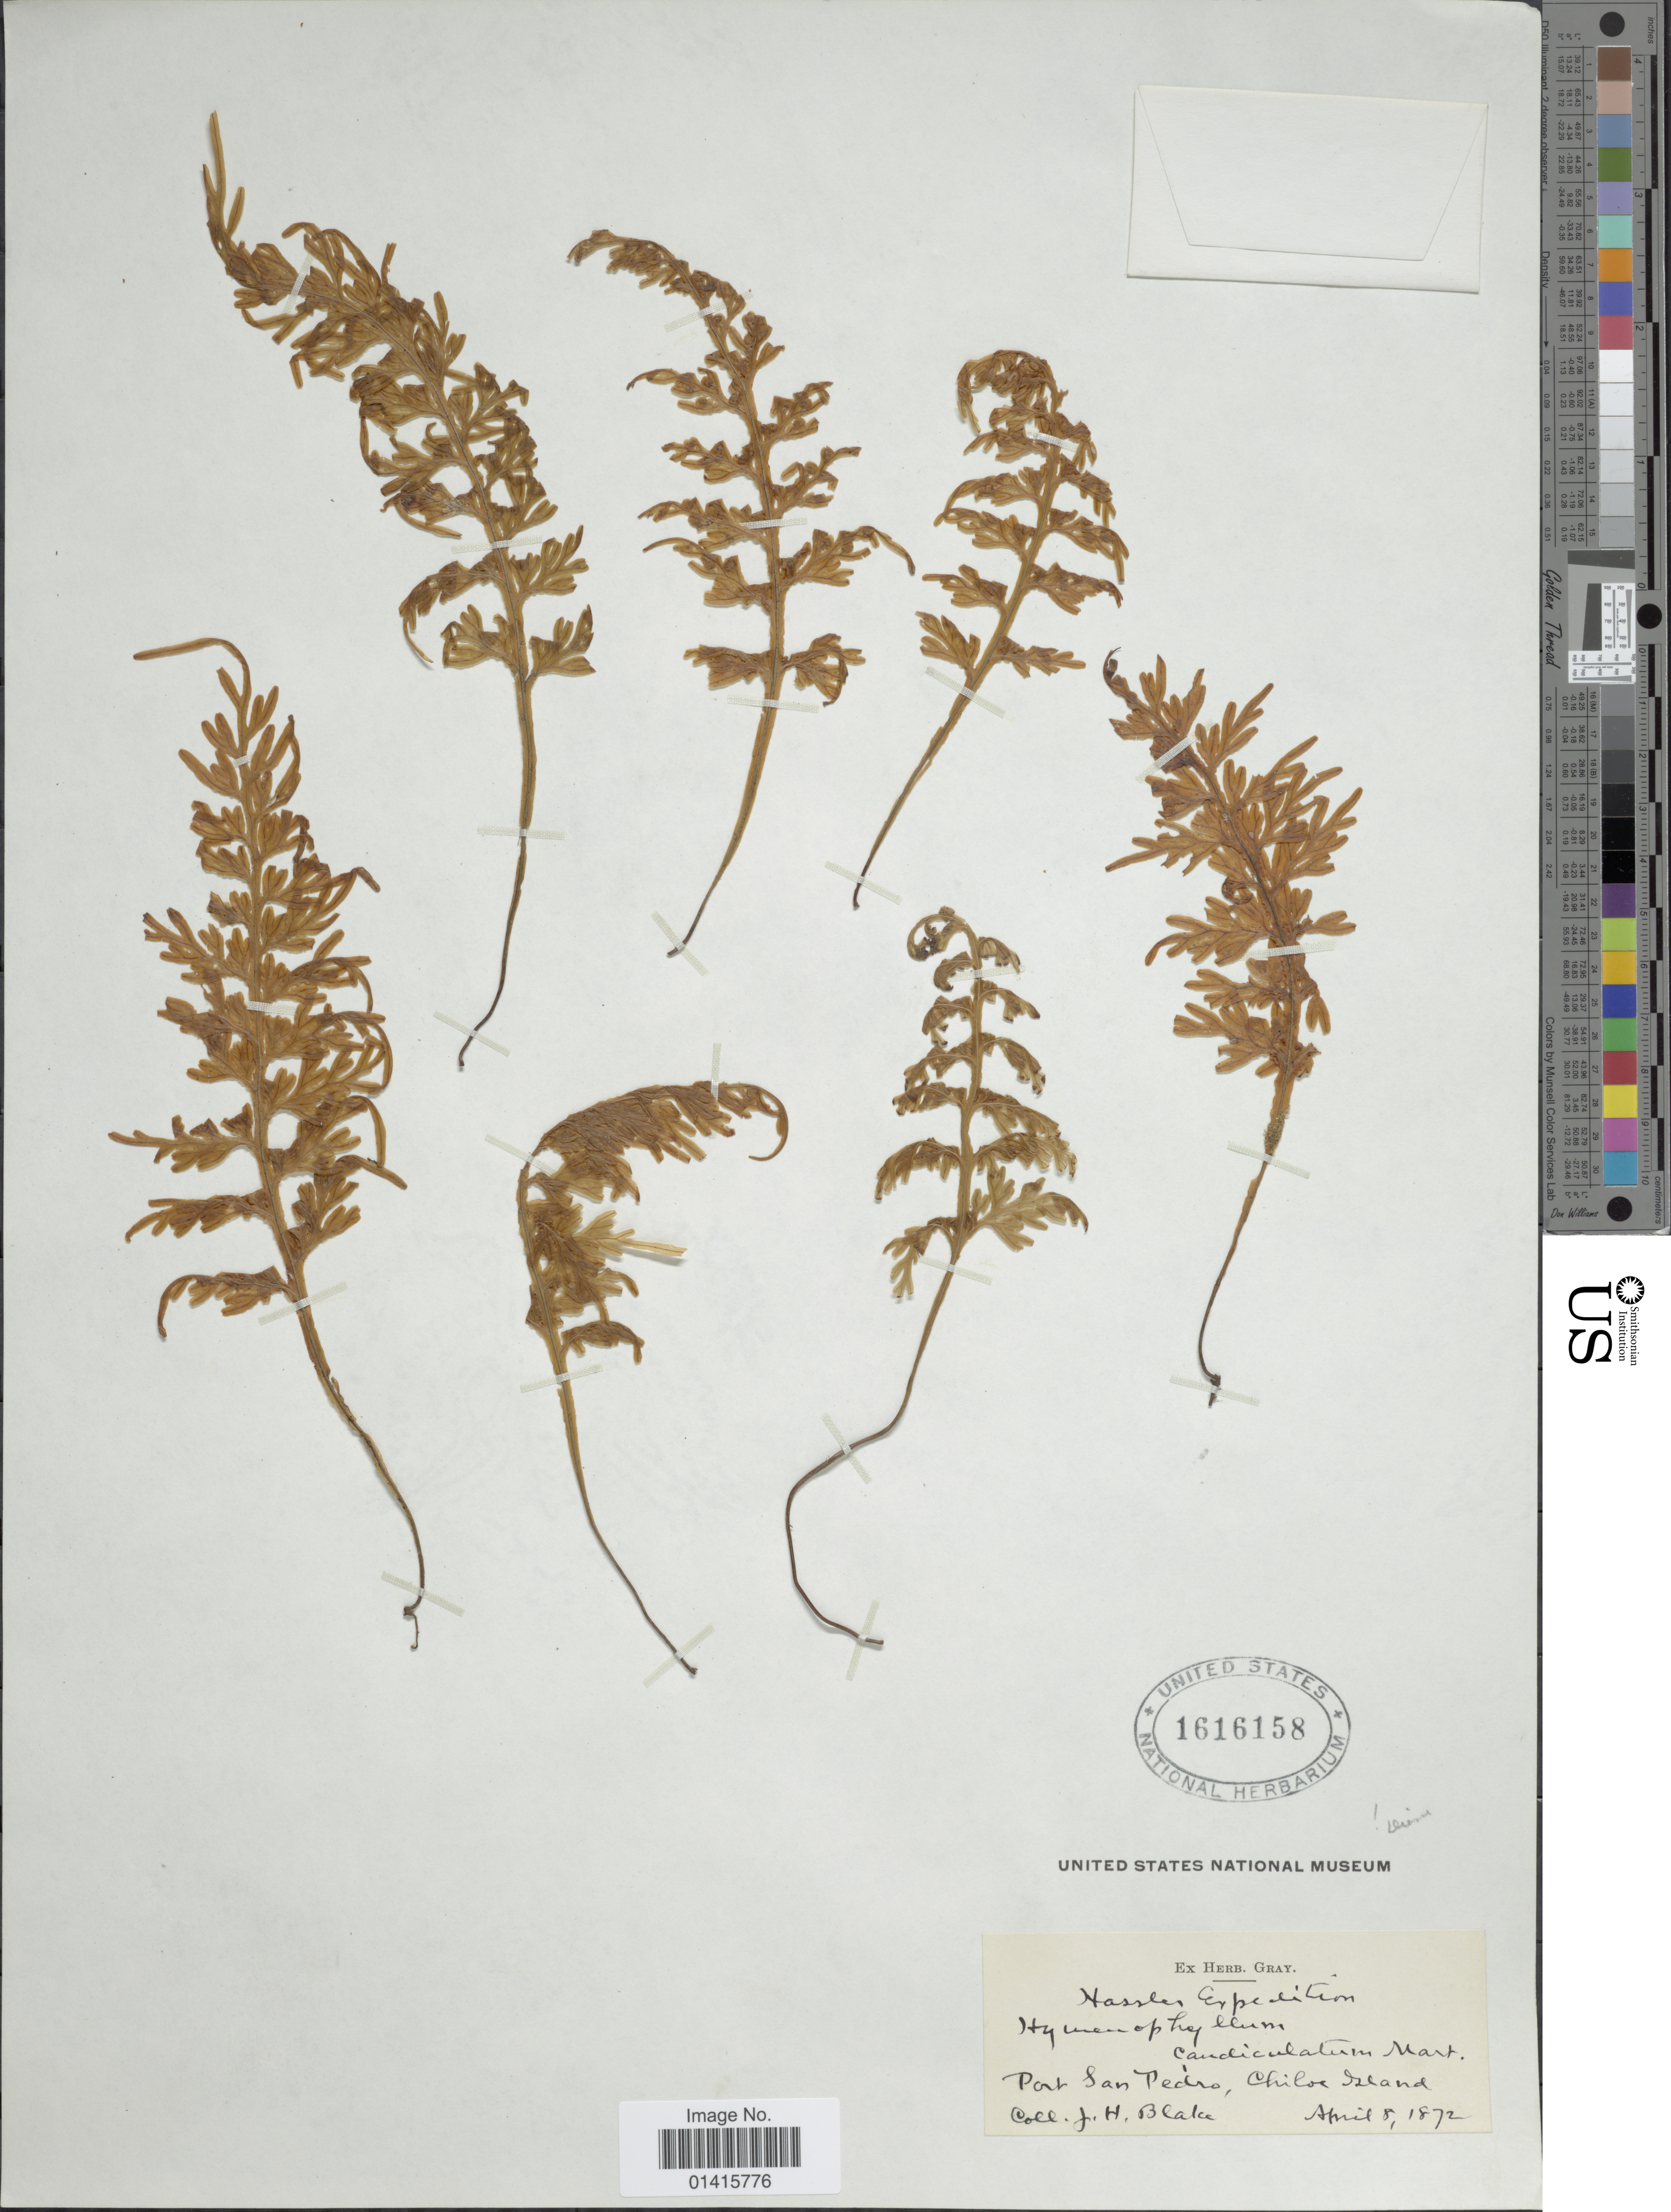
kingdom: Plantae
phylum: Tracheophyta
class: Polypodiopsida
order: Hymenophyllales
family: Hymenophyllaceae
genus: Hymenophyllum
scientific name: Hymenophyllum caudiculatum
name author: Mart.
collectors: J. Blake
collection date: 1872-04-08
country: Chile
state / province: Arica y Parinacota (XV)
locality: Port San Pedro, Chiloe Island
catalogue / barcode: US 1616158